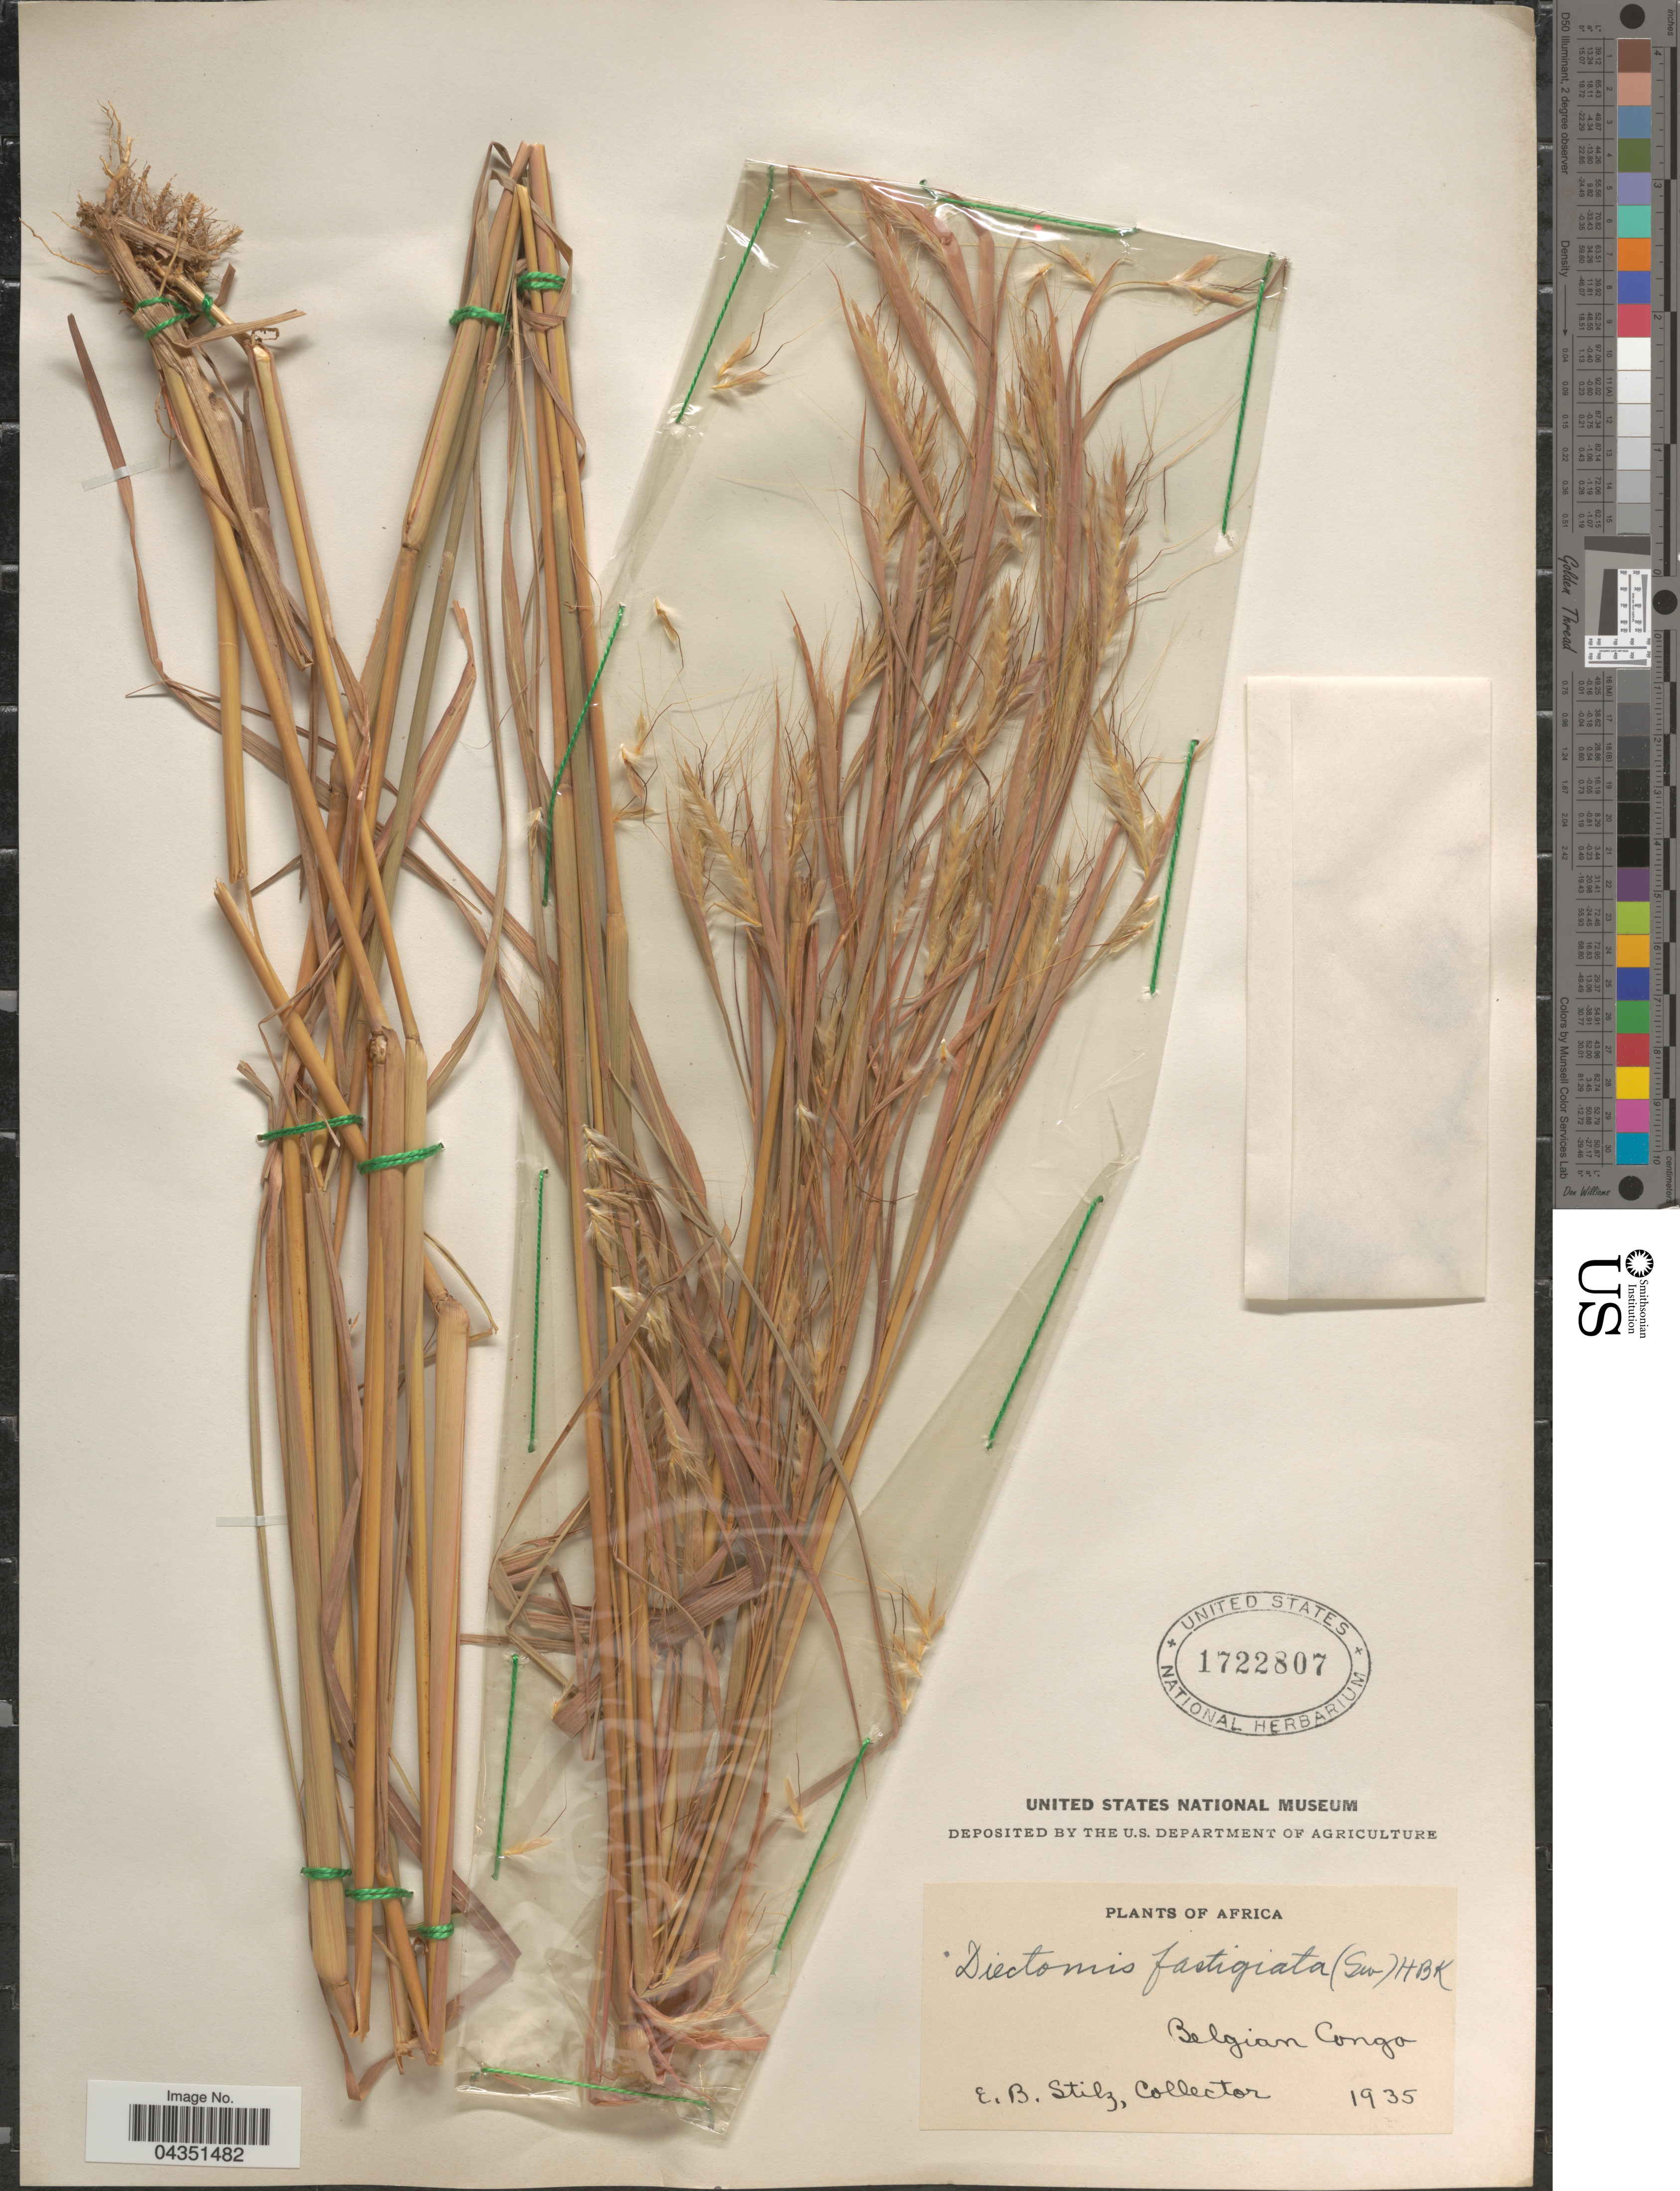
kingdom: Plantae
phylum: Tracheophyta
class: Liliopsida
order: Poales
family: Poaceae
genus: Diectomis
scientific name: Diectomis fastigiata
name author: (Sw.) P. Beauv.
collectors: E. Stilz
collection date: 1935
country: Congo, Democratic Republic of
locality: Belgian Congo.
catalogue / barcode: US 1722807